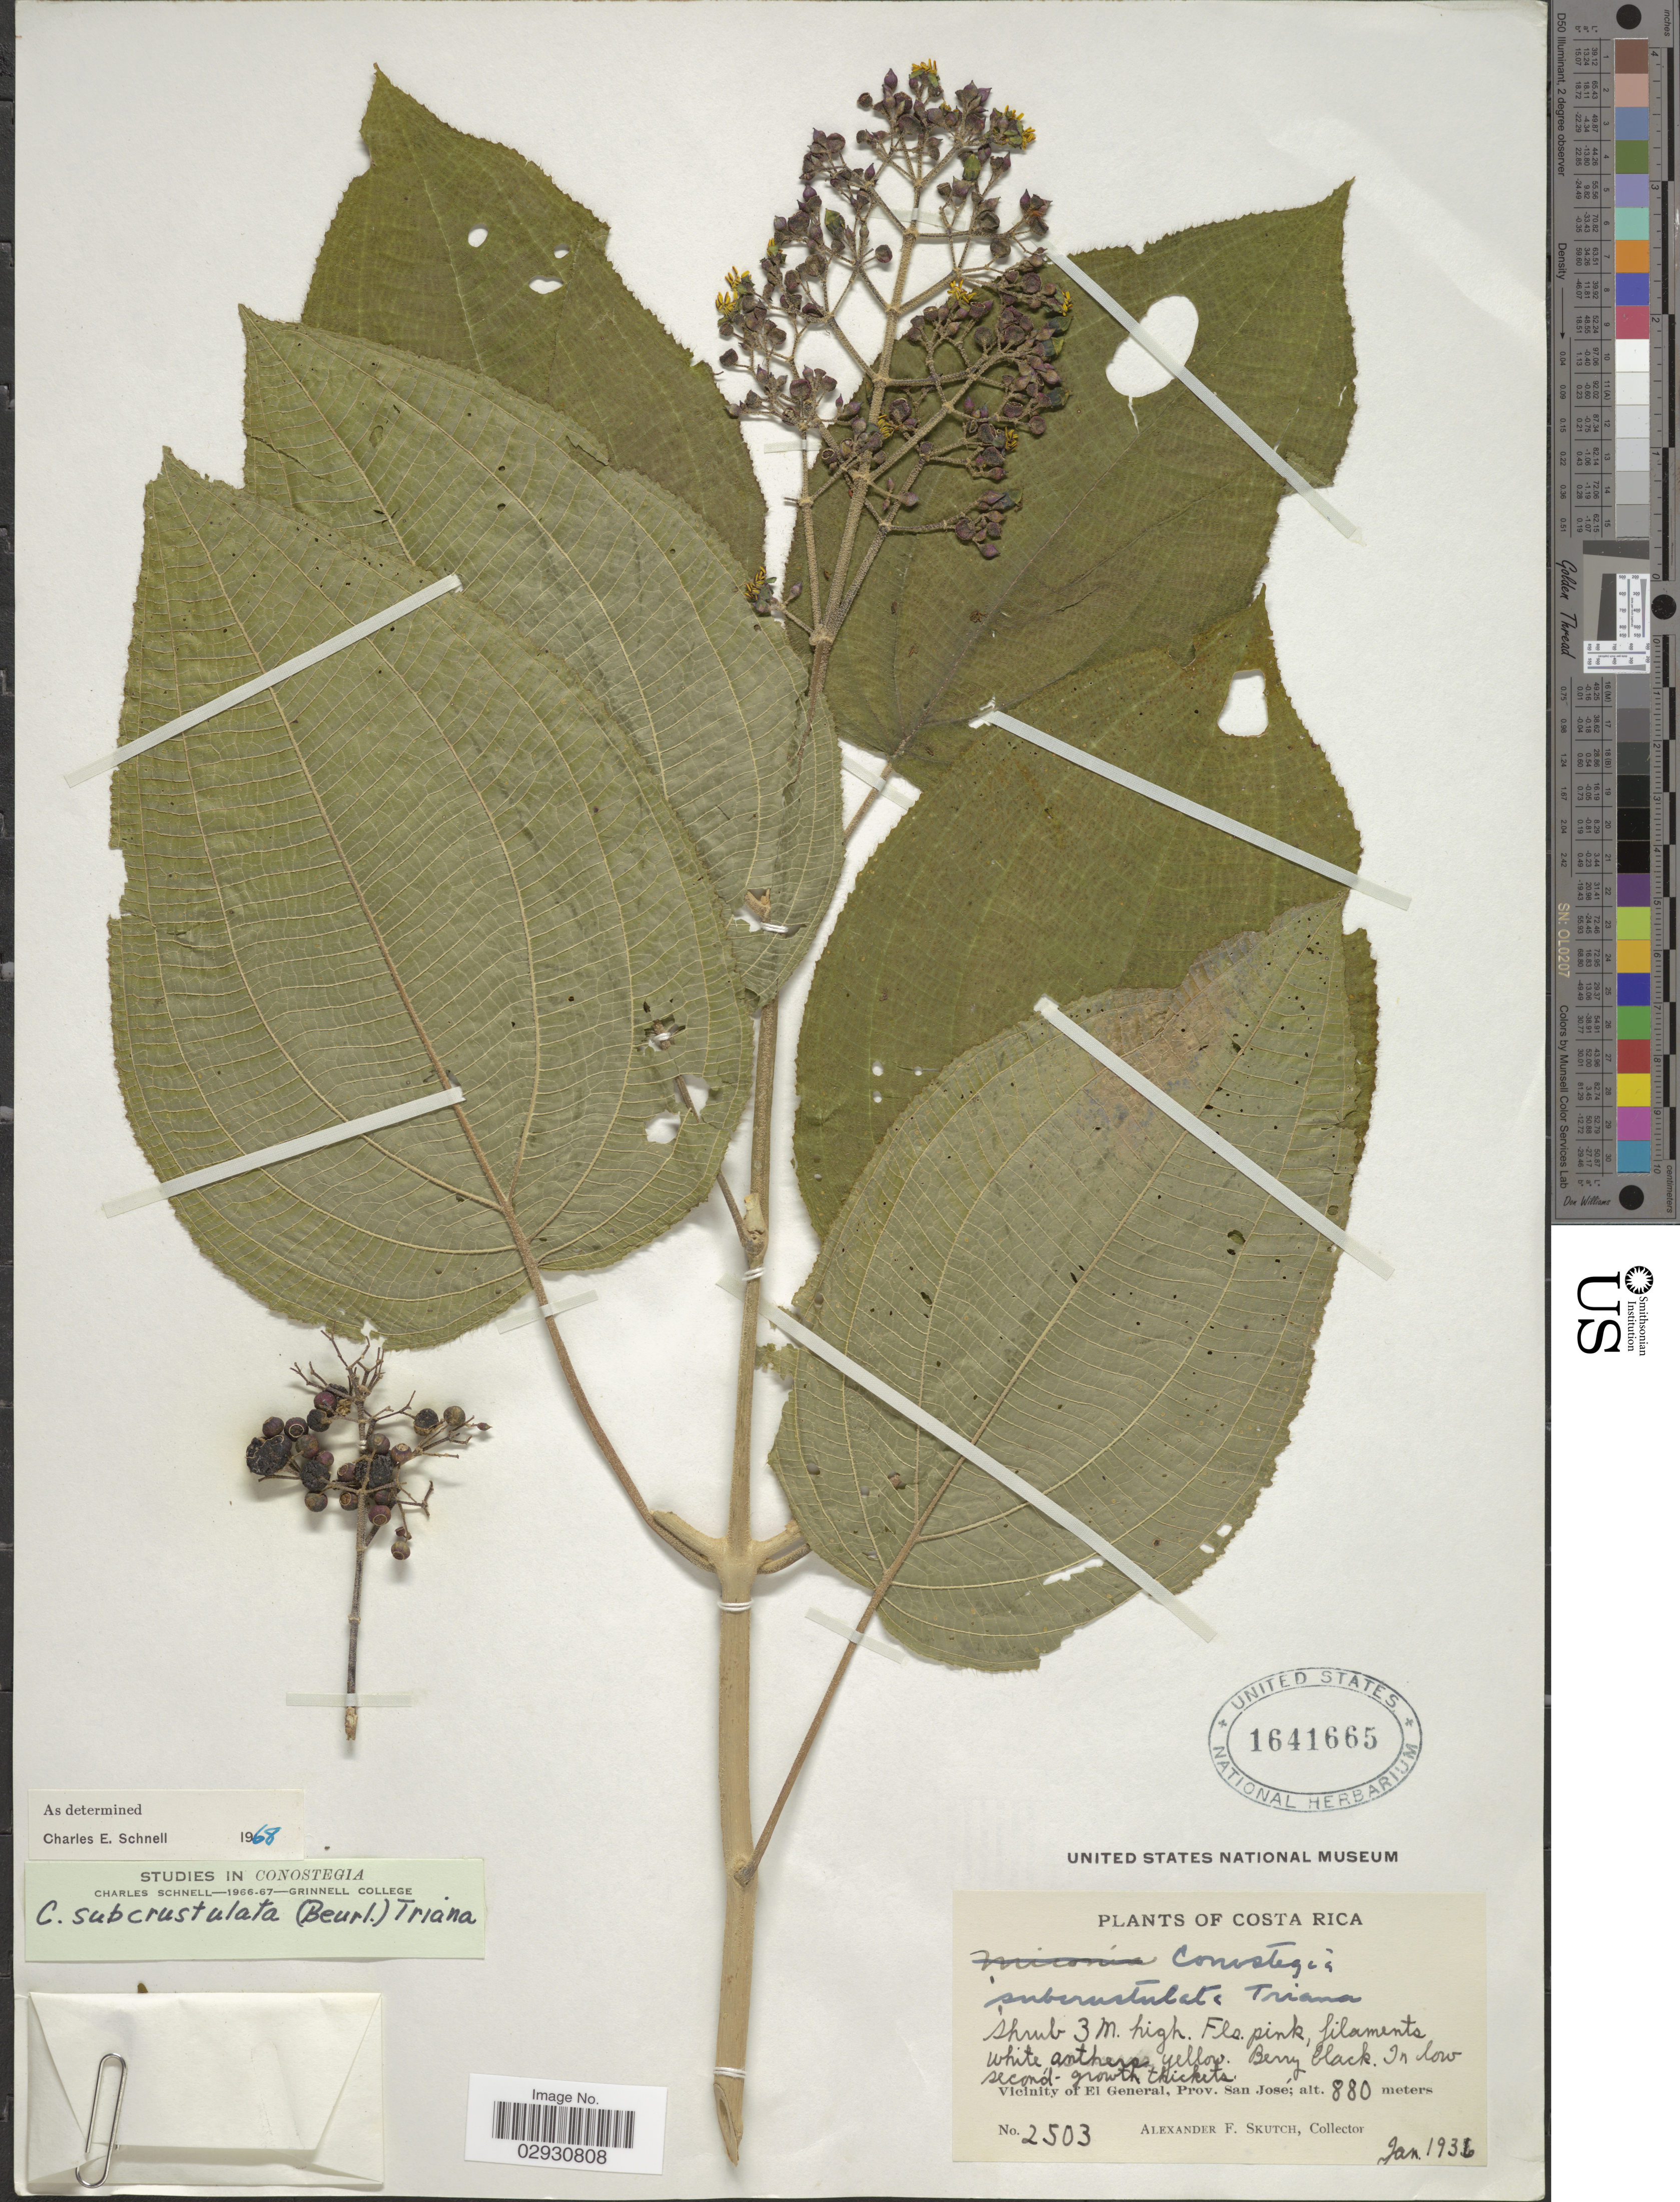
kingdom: Plantae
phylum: Tracheophyta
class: Magnoliopsida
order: Myrtales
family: Melastomataceae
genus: Conostegia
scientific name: Conostegia subcrustulata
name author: (Beurl.) Triana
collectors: A. F. Skutch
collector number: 2503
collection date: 1936-01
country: Costa Rica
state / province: San José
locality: Vicinity of El General, Prov. San José.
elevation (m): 880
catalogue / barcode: US 1641665